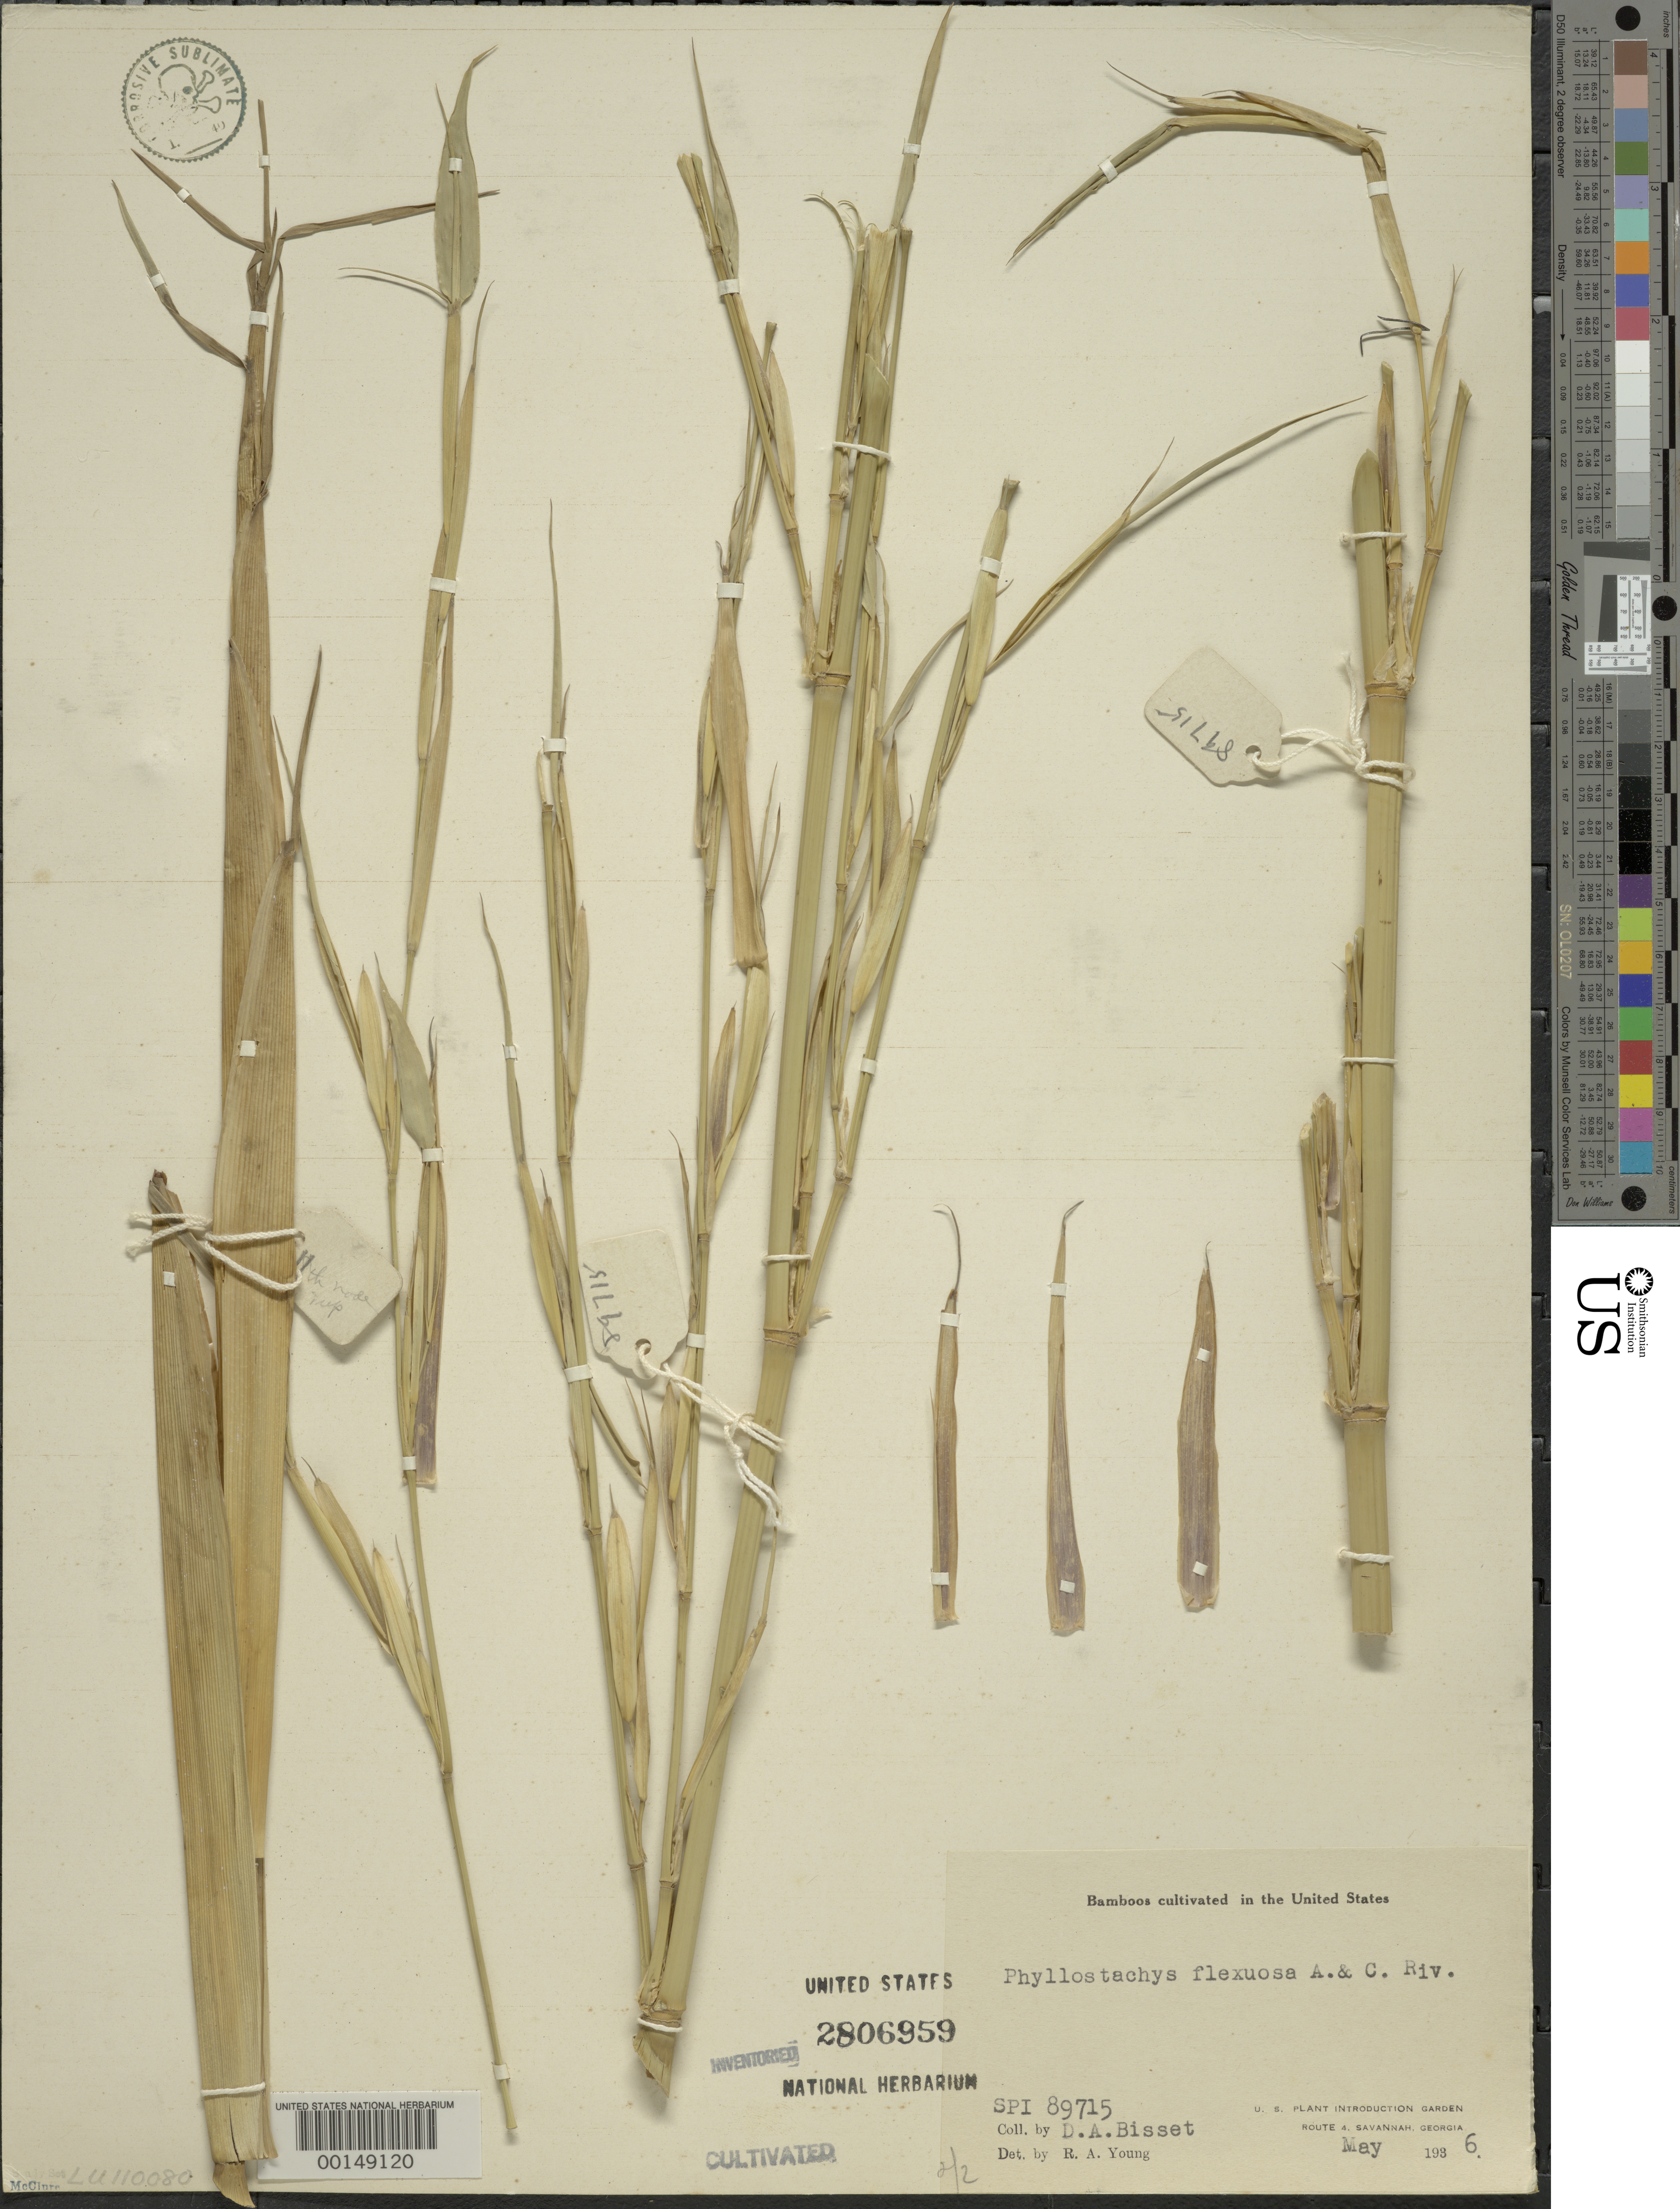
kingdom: Plantae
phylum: Tracheophyta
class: Liliopsida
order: Poales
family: Poaceae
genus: Phyllostachys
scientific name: Phyllostachys flexuosa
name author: Rivière & C. Rivière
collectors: D. Bisset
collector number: SPI 89715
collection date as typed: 06 May 1936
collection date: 1936-05-06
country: United States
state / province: Georgia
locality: Savannah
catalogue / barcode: US 2806959